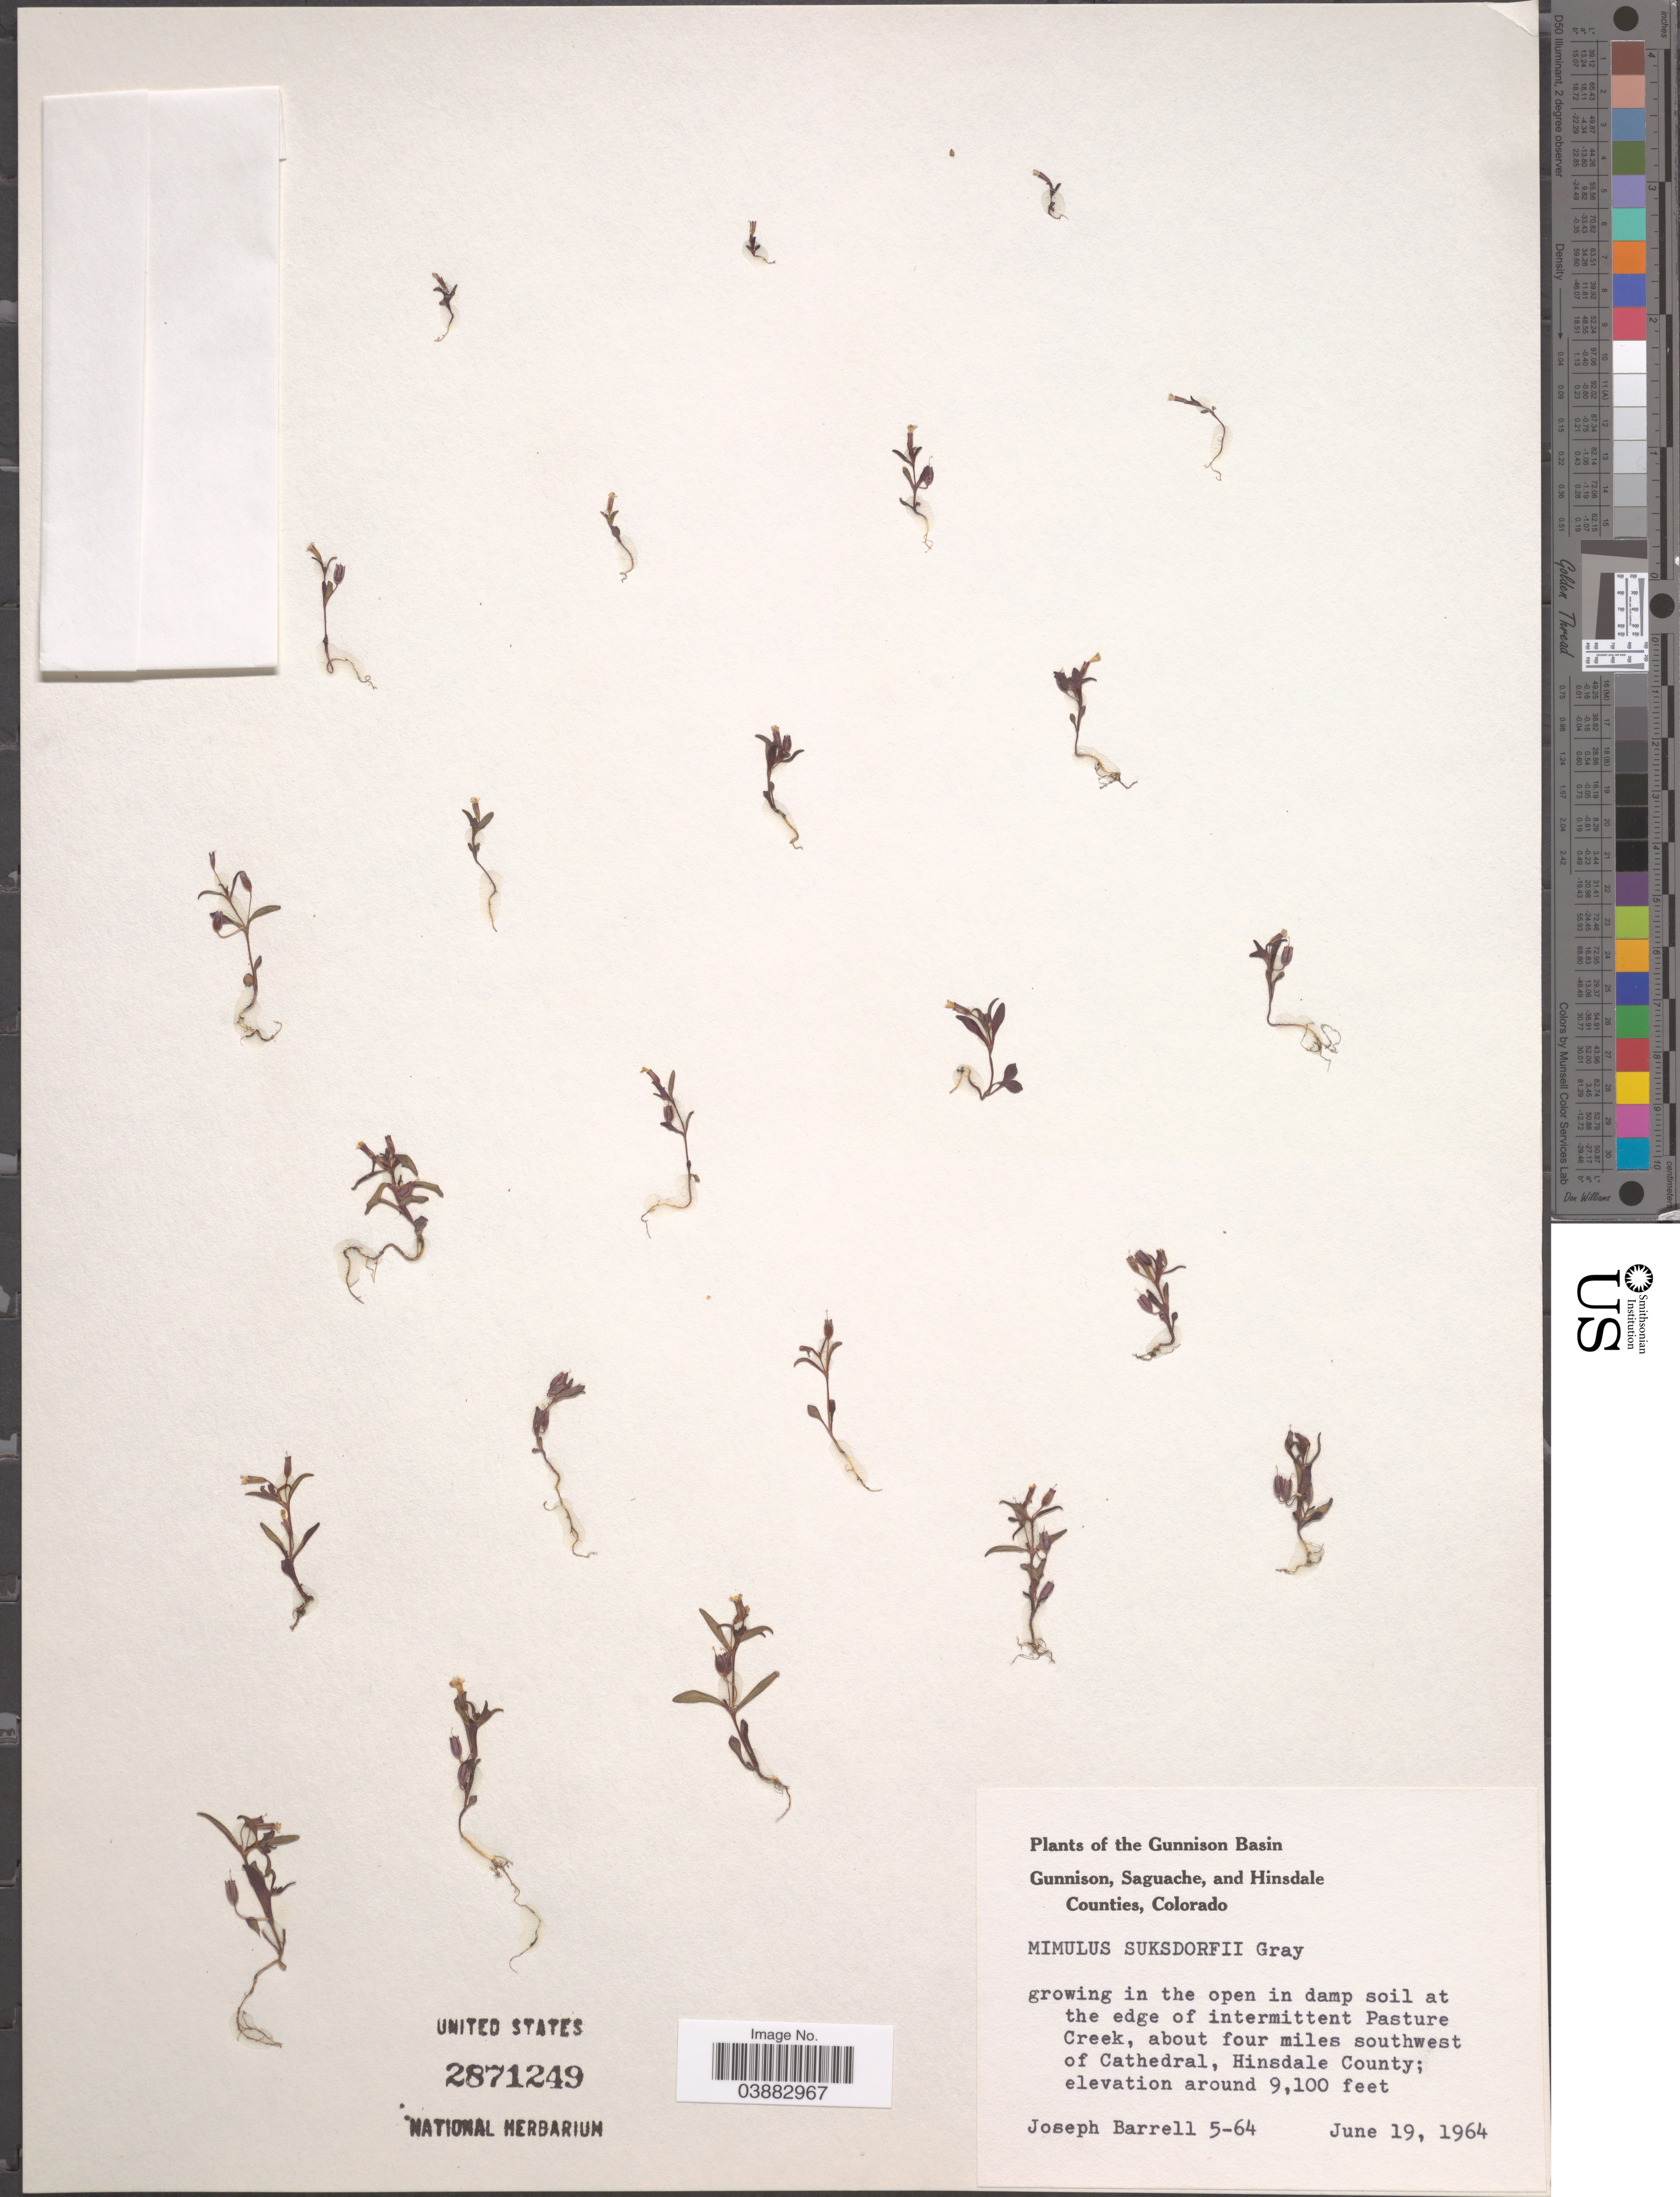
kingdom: Plantae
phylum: Tracheophyta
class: Magnoliopsida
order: Lamiales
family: Phrymaceae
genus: Mimulus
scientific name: Mimulus suksdorfii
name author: A. Gray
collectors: J. Barrell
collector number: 5-64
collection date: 1964-06-19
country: United States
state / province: Colorado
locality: The Gunnison Basin. At the edge of intermittent Pasture Creek, about four miles southwest of Cathedral, Hinsdale County.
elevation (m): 2774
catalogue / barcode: US 2871249